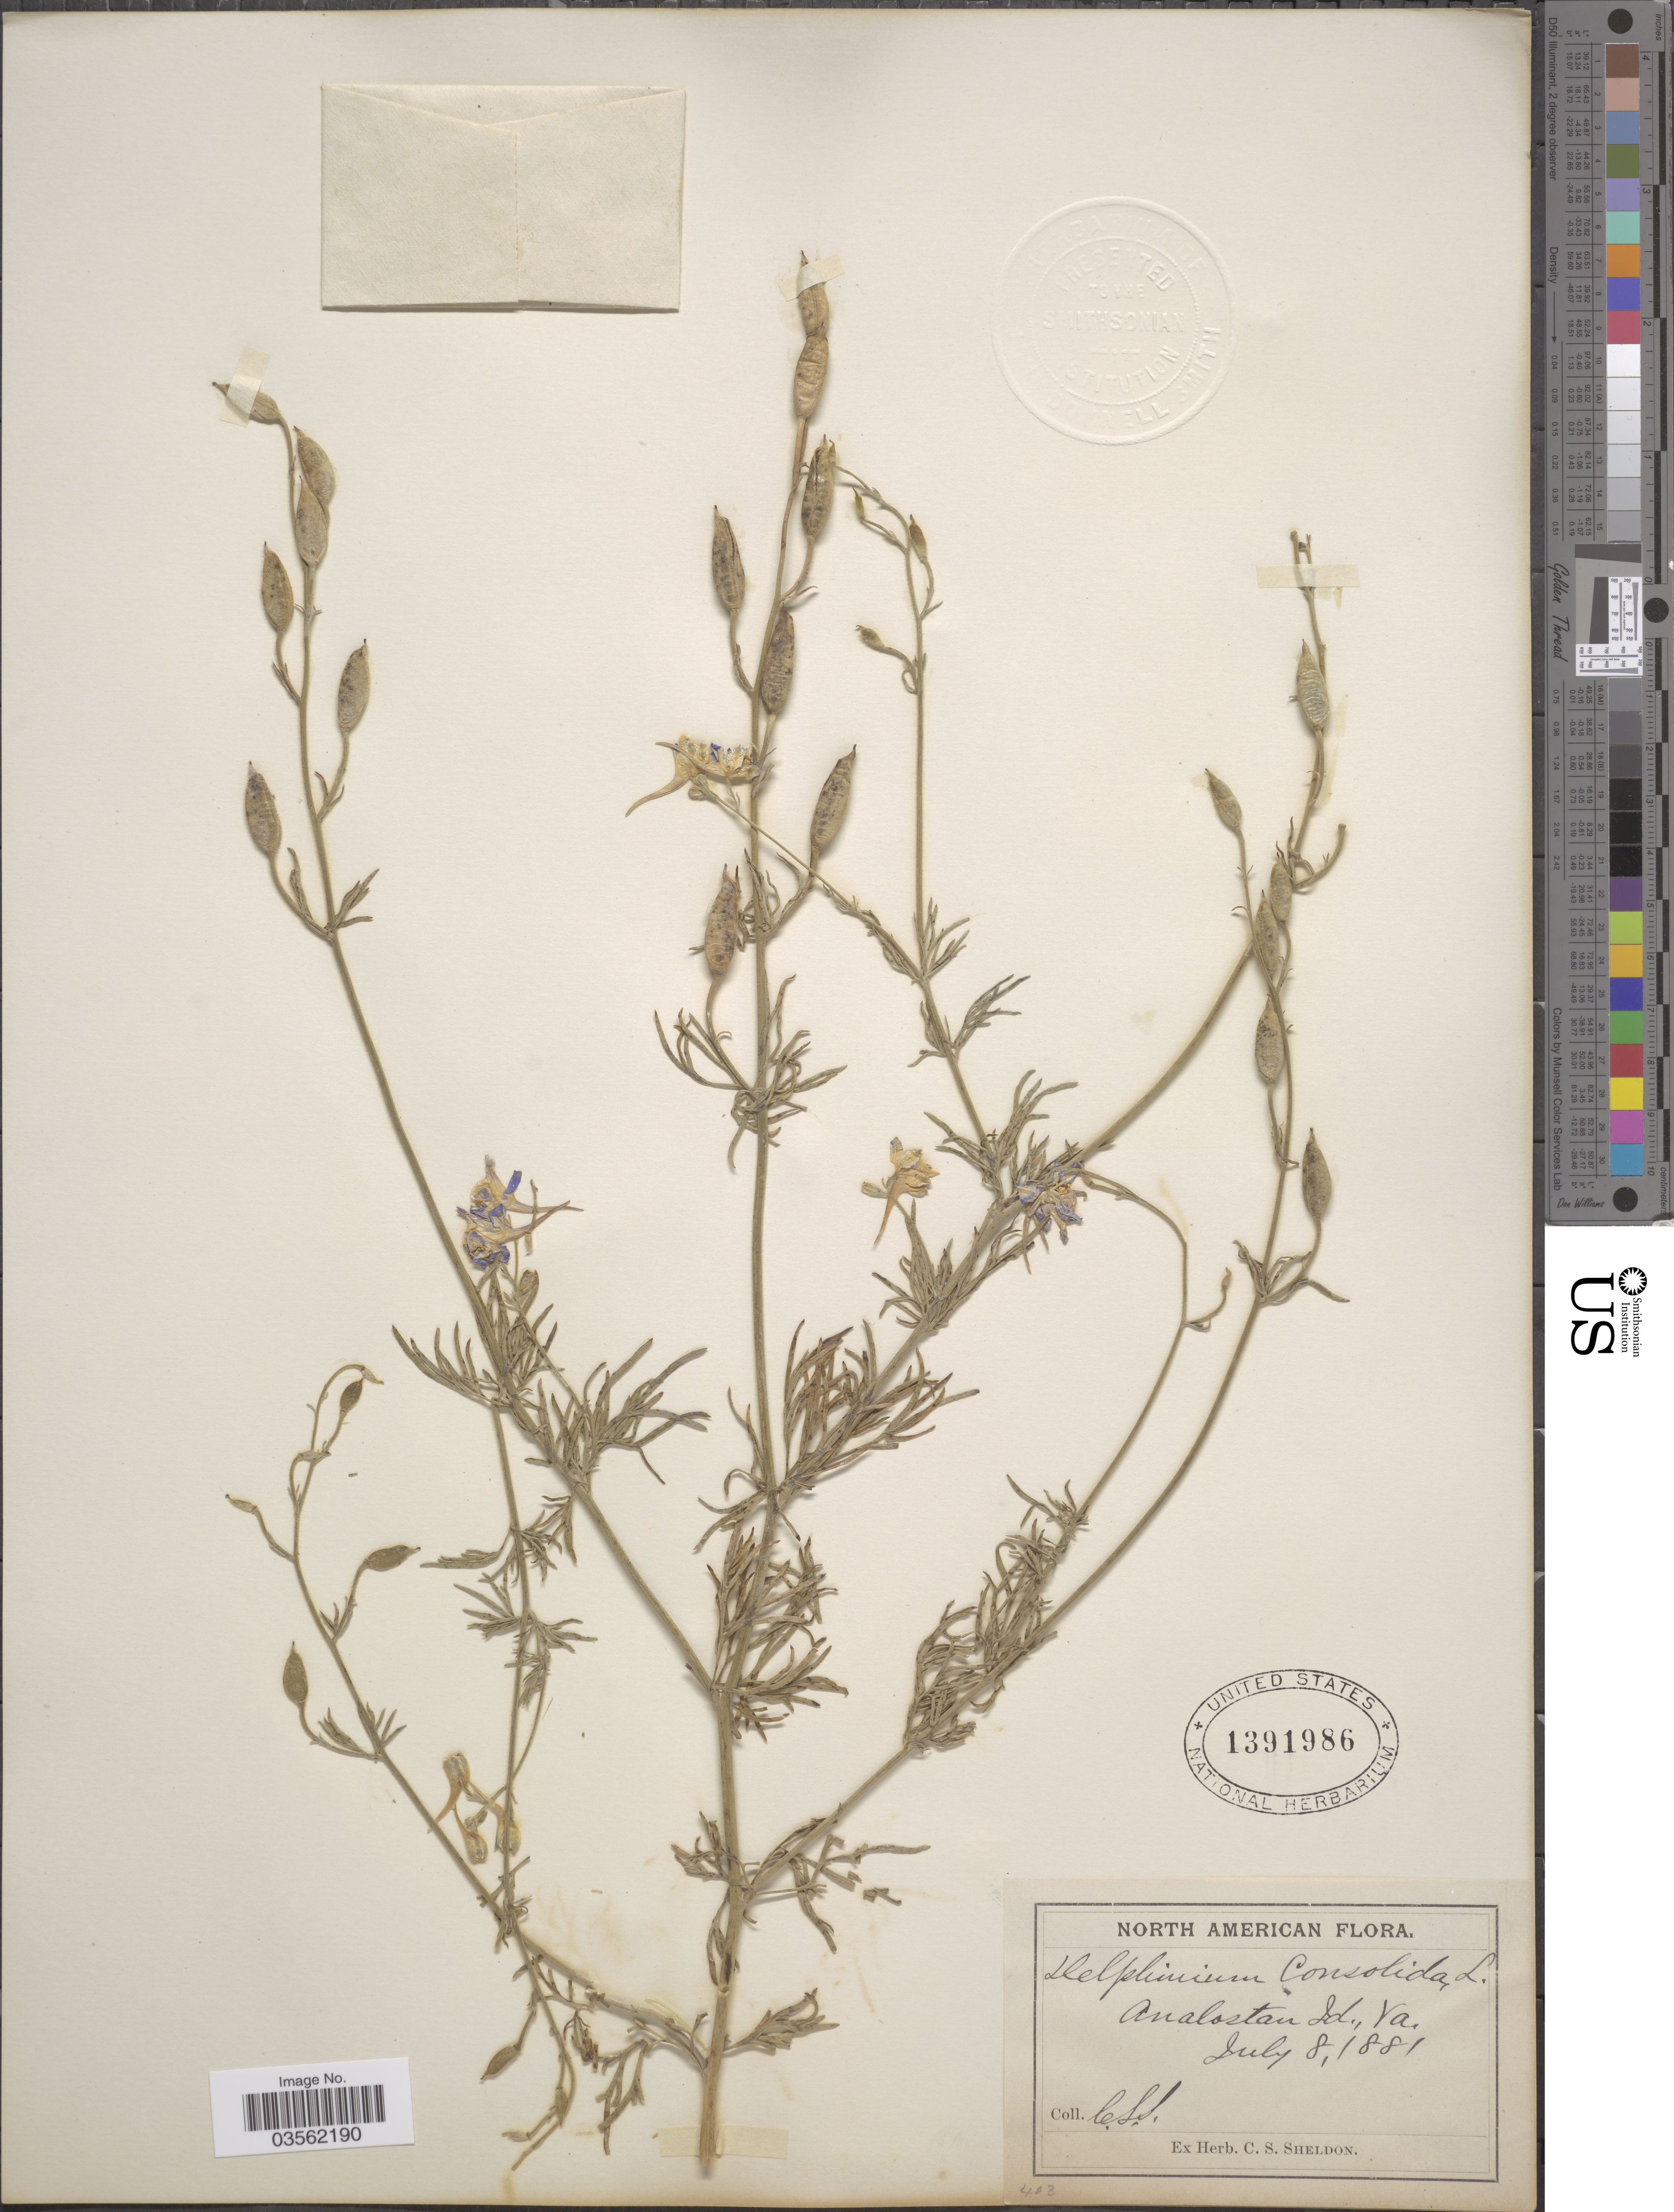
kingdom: Plantae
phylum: Tracheophyta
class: Magnoliopsida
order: Ranunculales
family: Ranunculaceae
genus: Delphinium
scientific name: Delphinium ajacis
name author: L.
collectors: C. S. Sheldon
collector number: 403?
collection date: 1881-07-08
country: United States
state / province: Virginia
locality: North American. Analostan Id.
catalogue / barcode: US 1391986